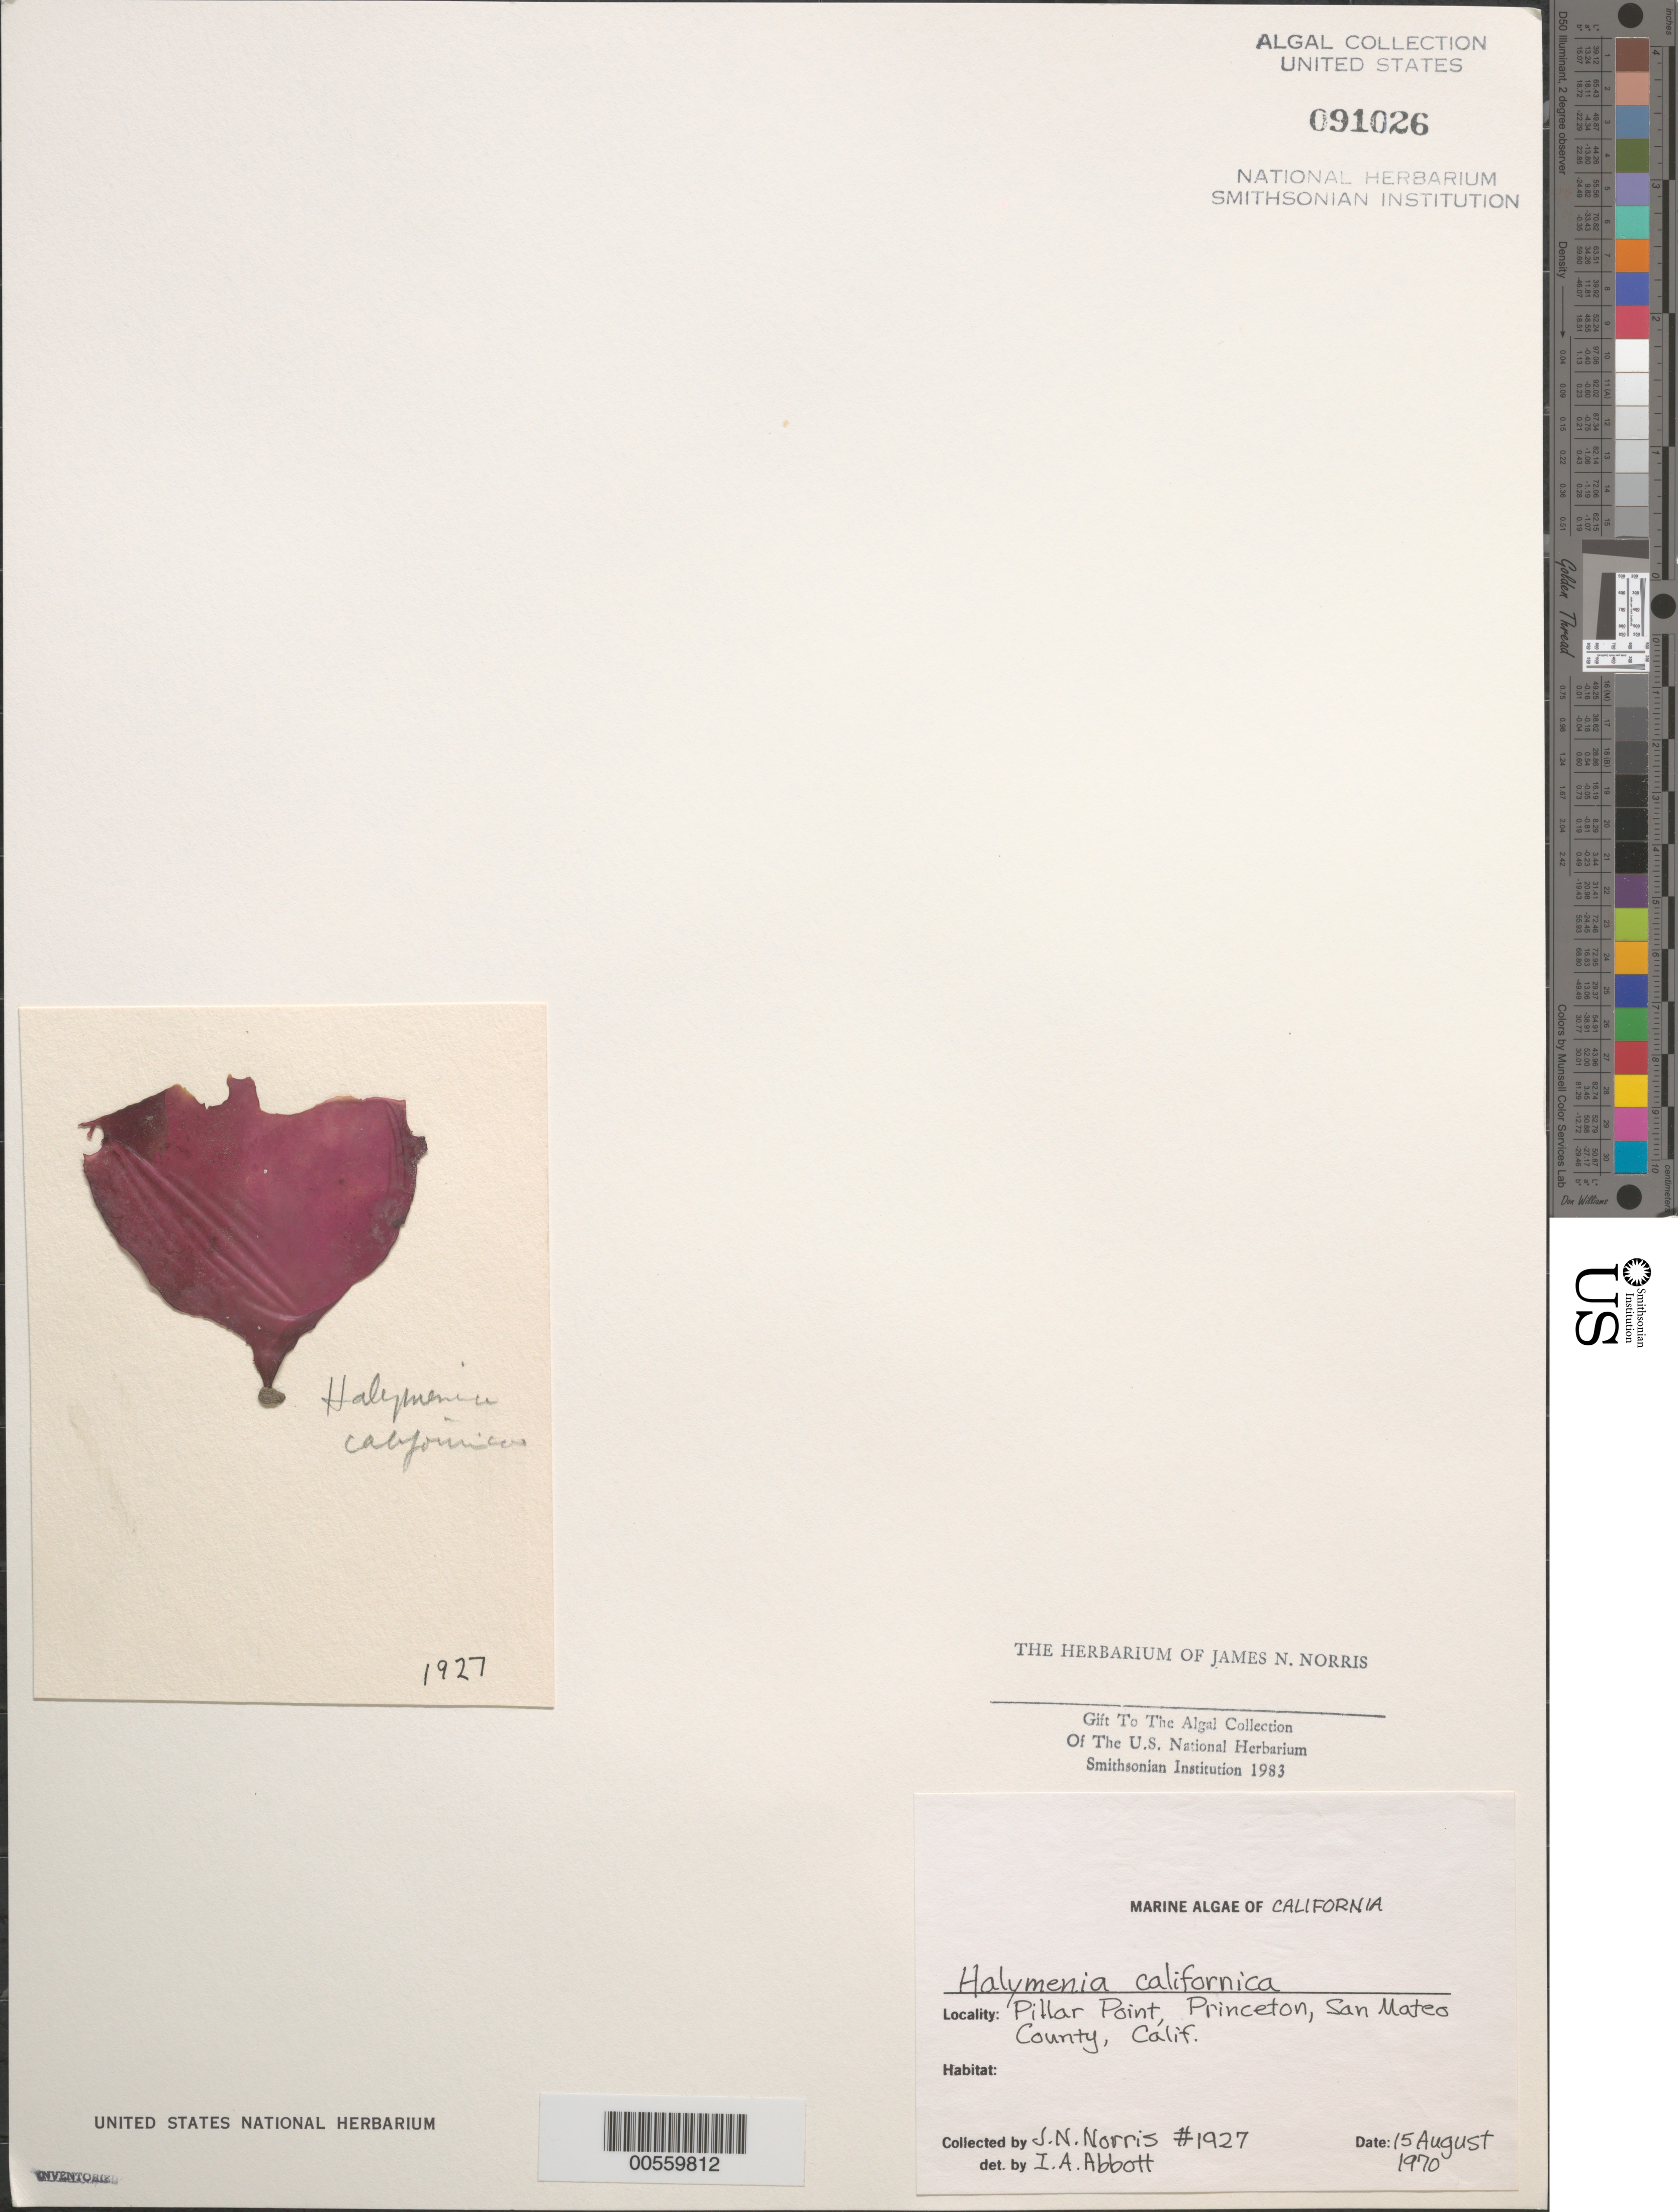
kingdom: Plantae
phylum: Rhodophyta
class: Florideophyceae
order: Halymeniales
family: Halymeniaceae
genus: Halymenia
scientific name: Halymenia californica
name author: G.M. Sm. & Hollenb.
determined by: Abbott, Isabella A.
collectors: J. N. Norris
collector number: JN-1927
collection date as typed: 15 Aug 1970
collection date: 1970-08-15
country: United States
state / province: California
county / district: San Mateo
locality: Pillar Point, Princeton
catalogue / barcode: US 91026